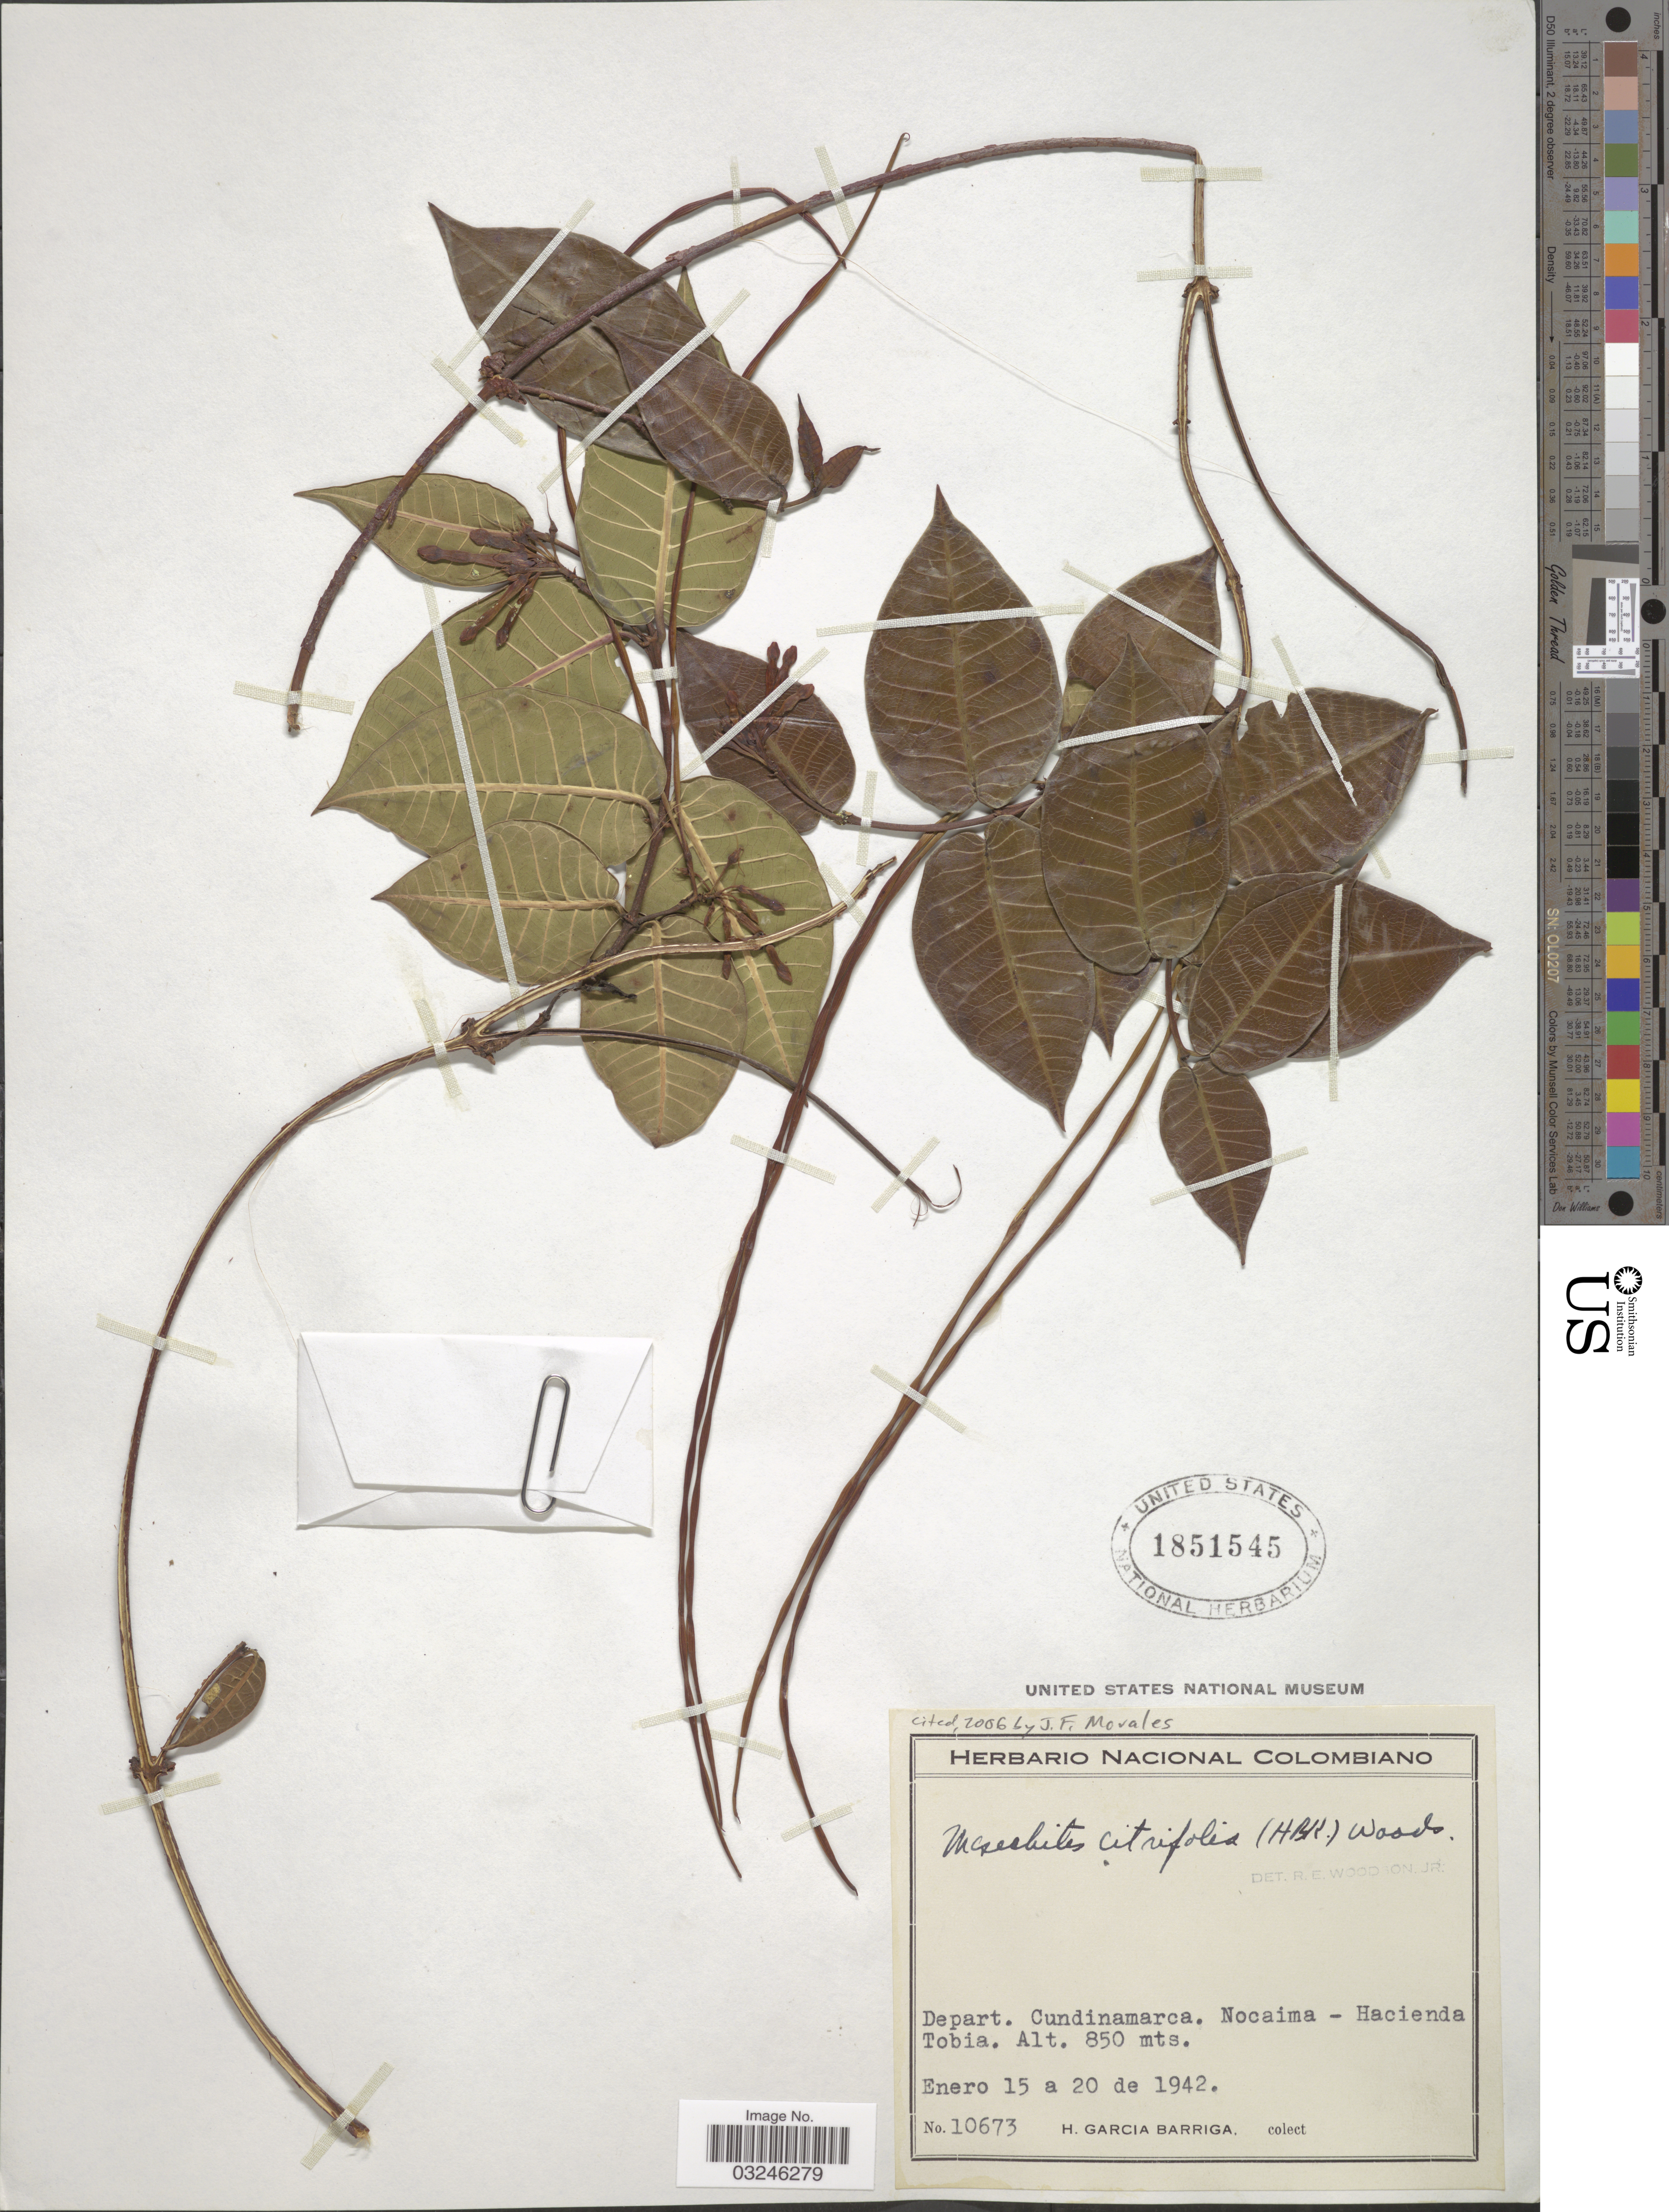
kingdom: Plantae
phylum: Tracheophyta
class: Magnoliopsida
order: Gentianales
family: Apocynaceae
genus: Mesechites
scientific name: Mesechites citrifolius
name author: (Kunth) Woodson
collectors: H. García Barriga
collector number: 10673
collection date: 1942-01-15/1942-01-20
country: Colombia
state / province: Cundinamarca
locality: Depart. Cundinamarca. Nocaima - Hacienda Tobia.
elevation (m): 850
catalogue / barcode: US 1851545